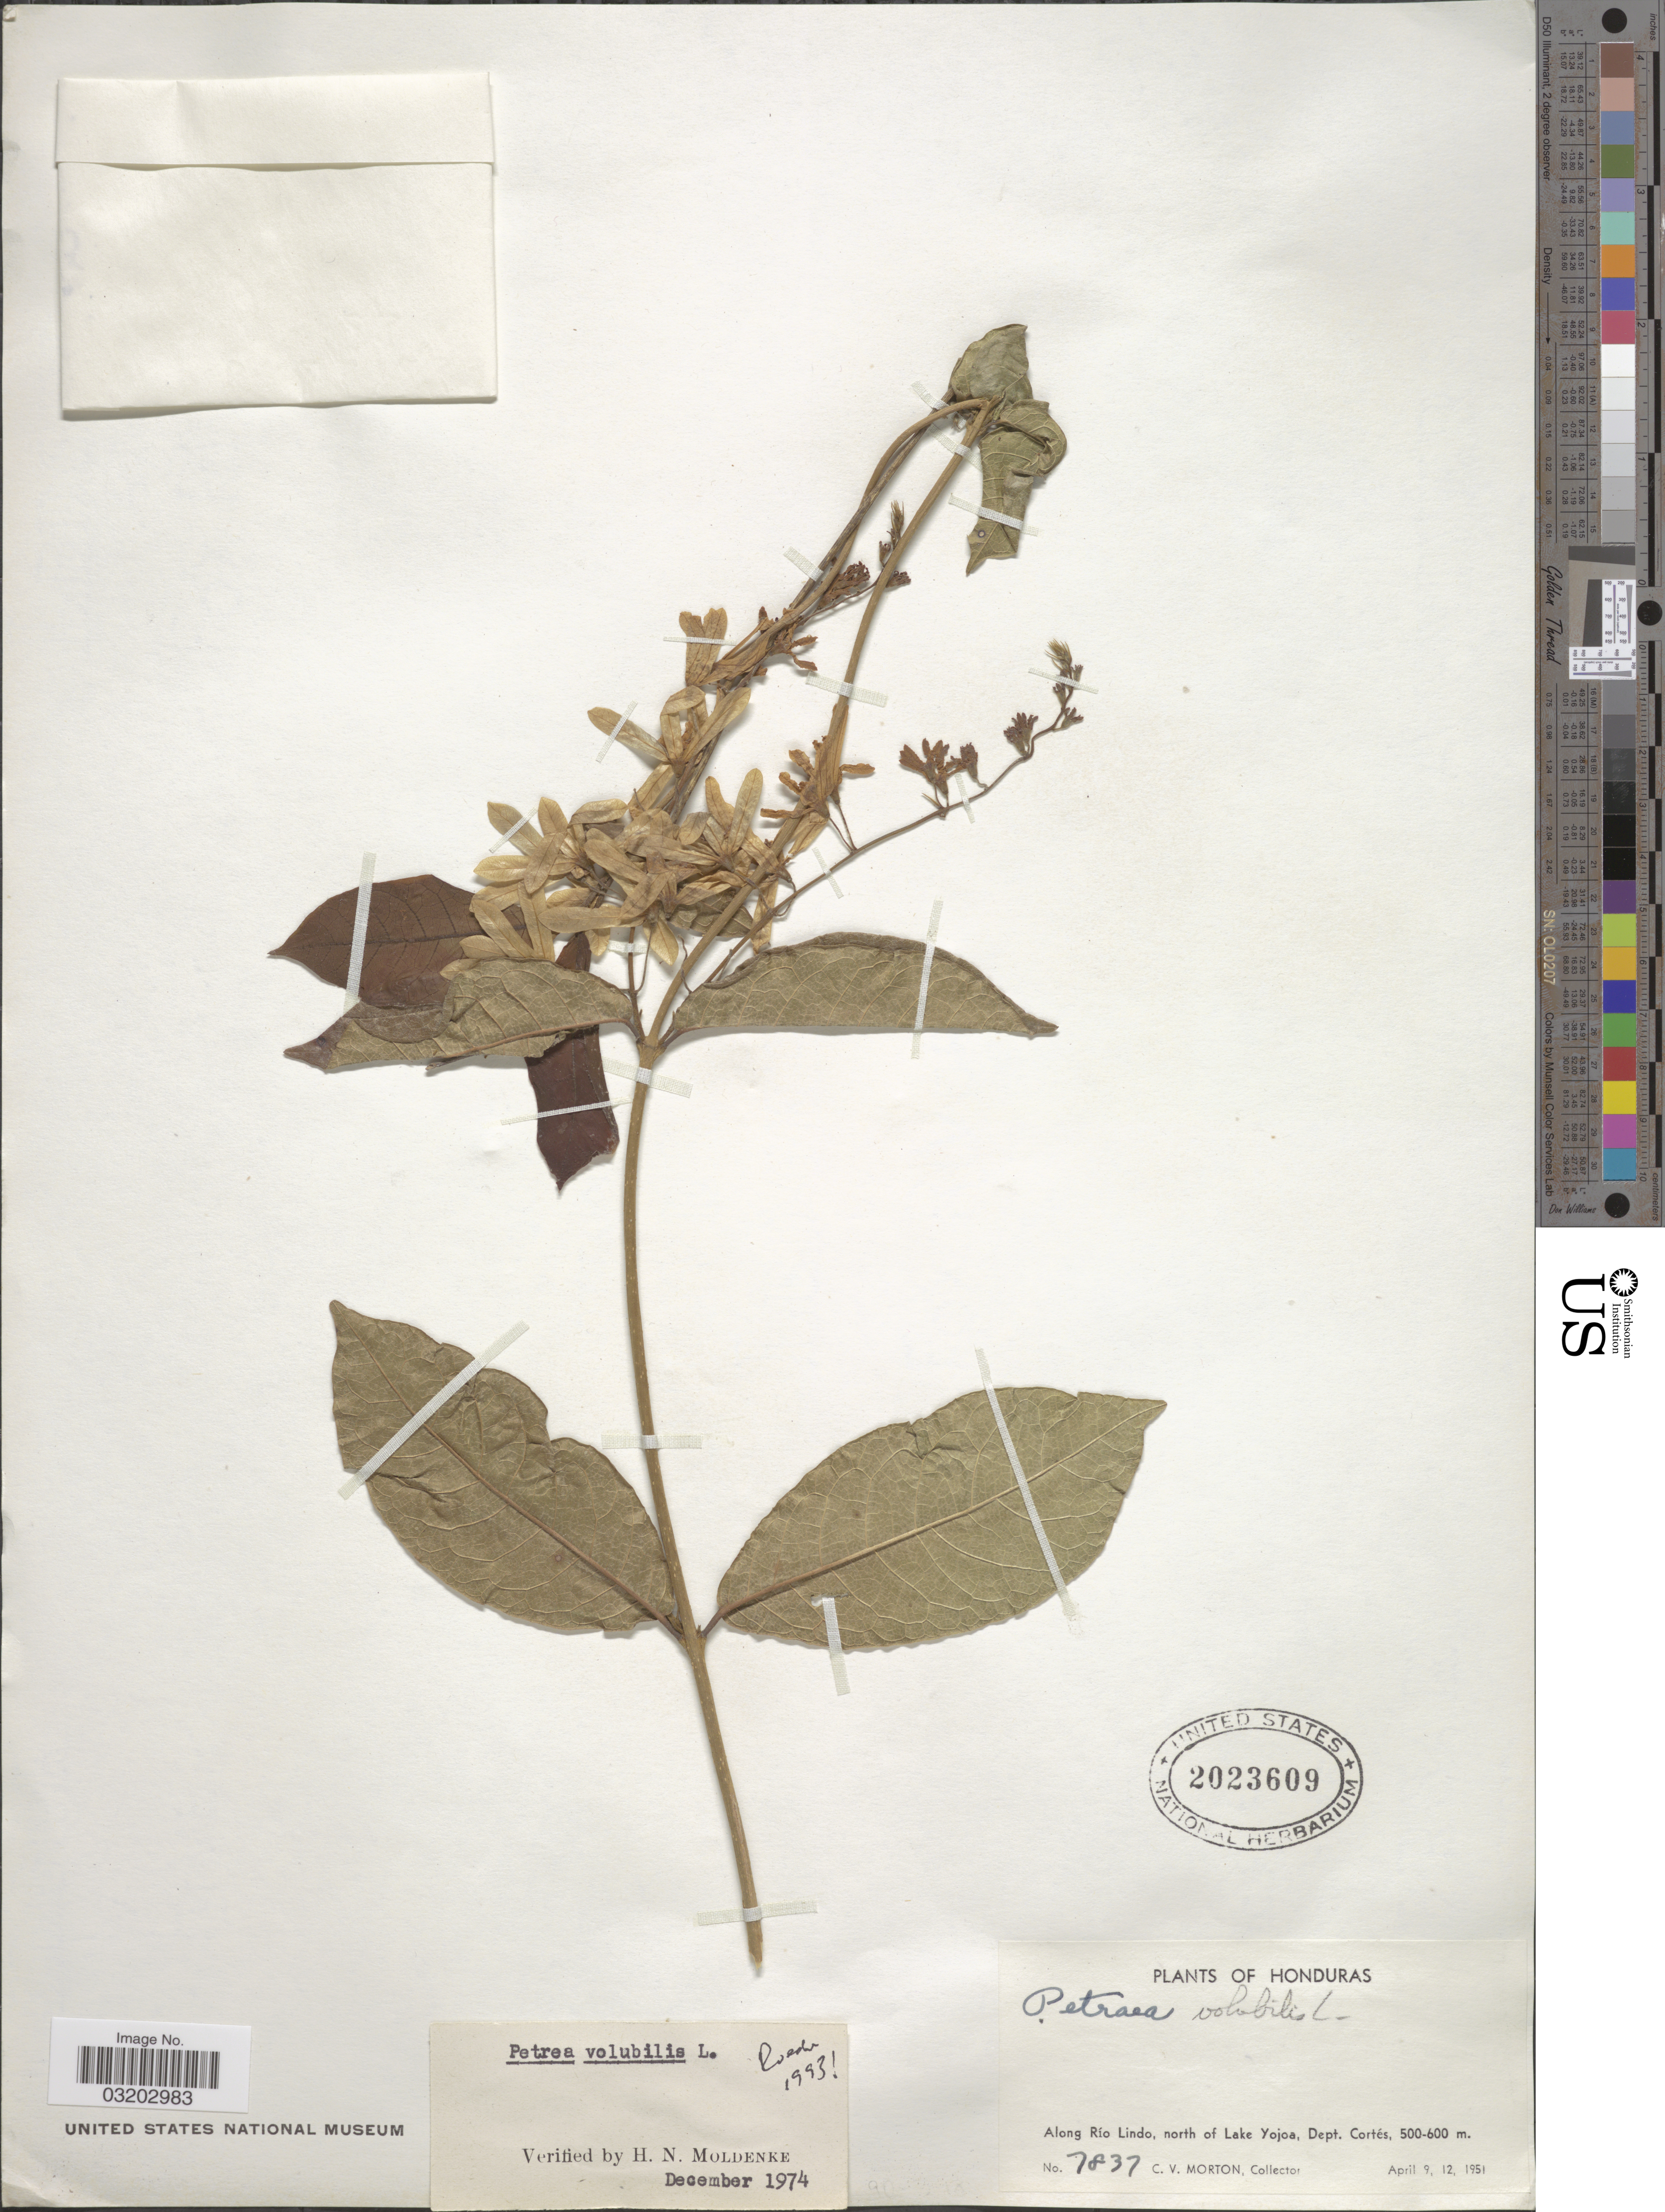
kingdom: Plantae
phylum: Tracheophyta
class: Magnoliopsida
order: Lamiales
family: Verbenaceae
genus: Petrea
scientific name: Petrea volubilis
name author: L.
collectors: C. V. Morton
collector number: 7837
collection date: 1951-04-09/1951-04-12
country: Honduras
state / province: Cortés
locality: Along Río Lindo, north of Lake Yojoa, Dept. Cortés.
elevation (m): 500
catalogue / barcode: US 2023609